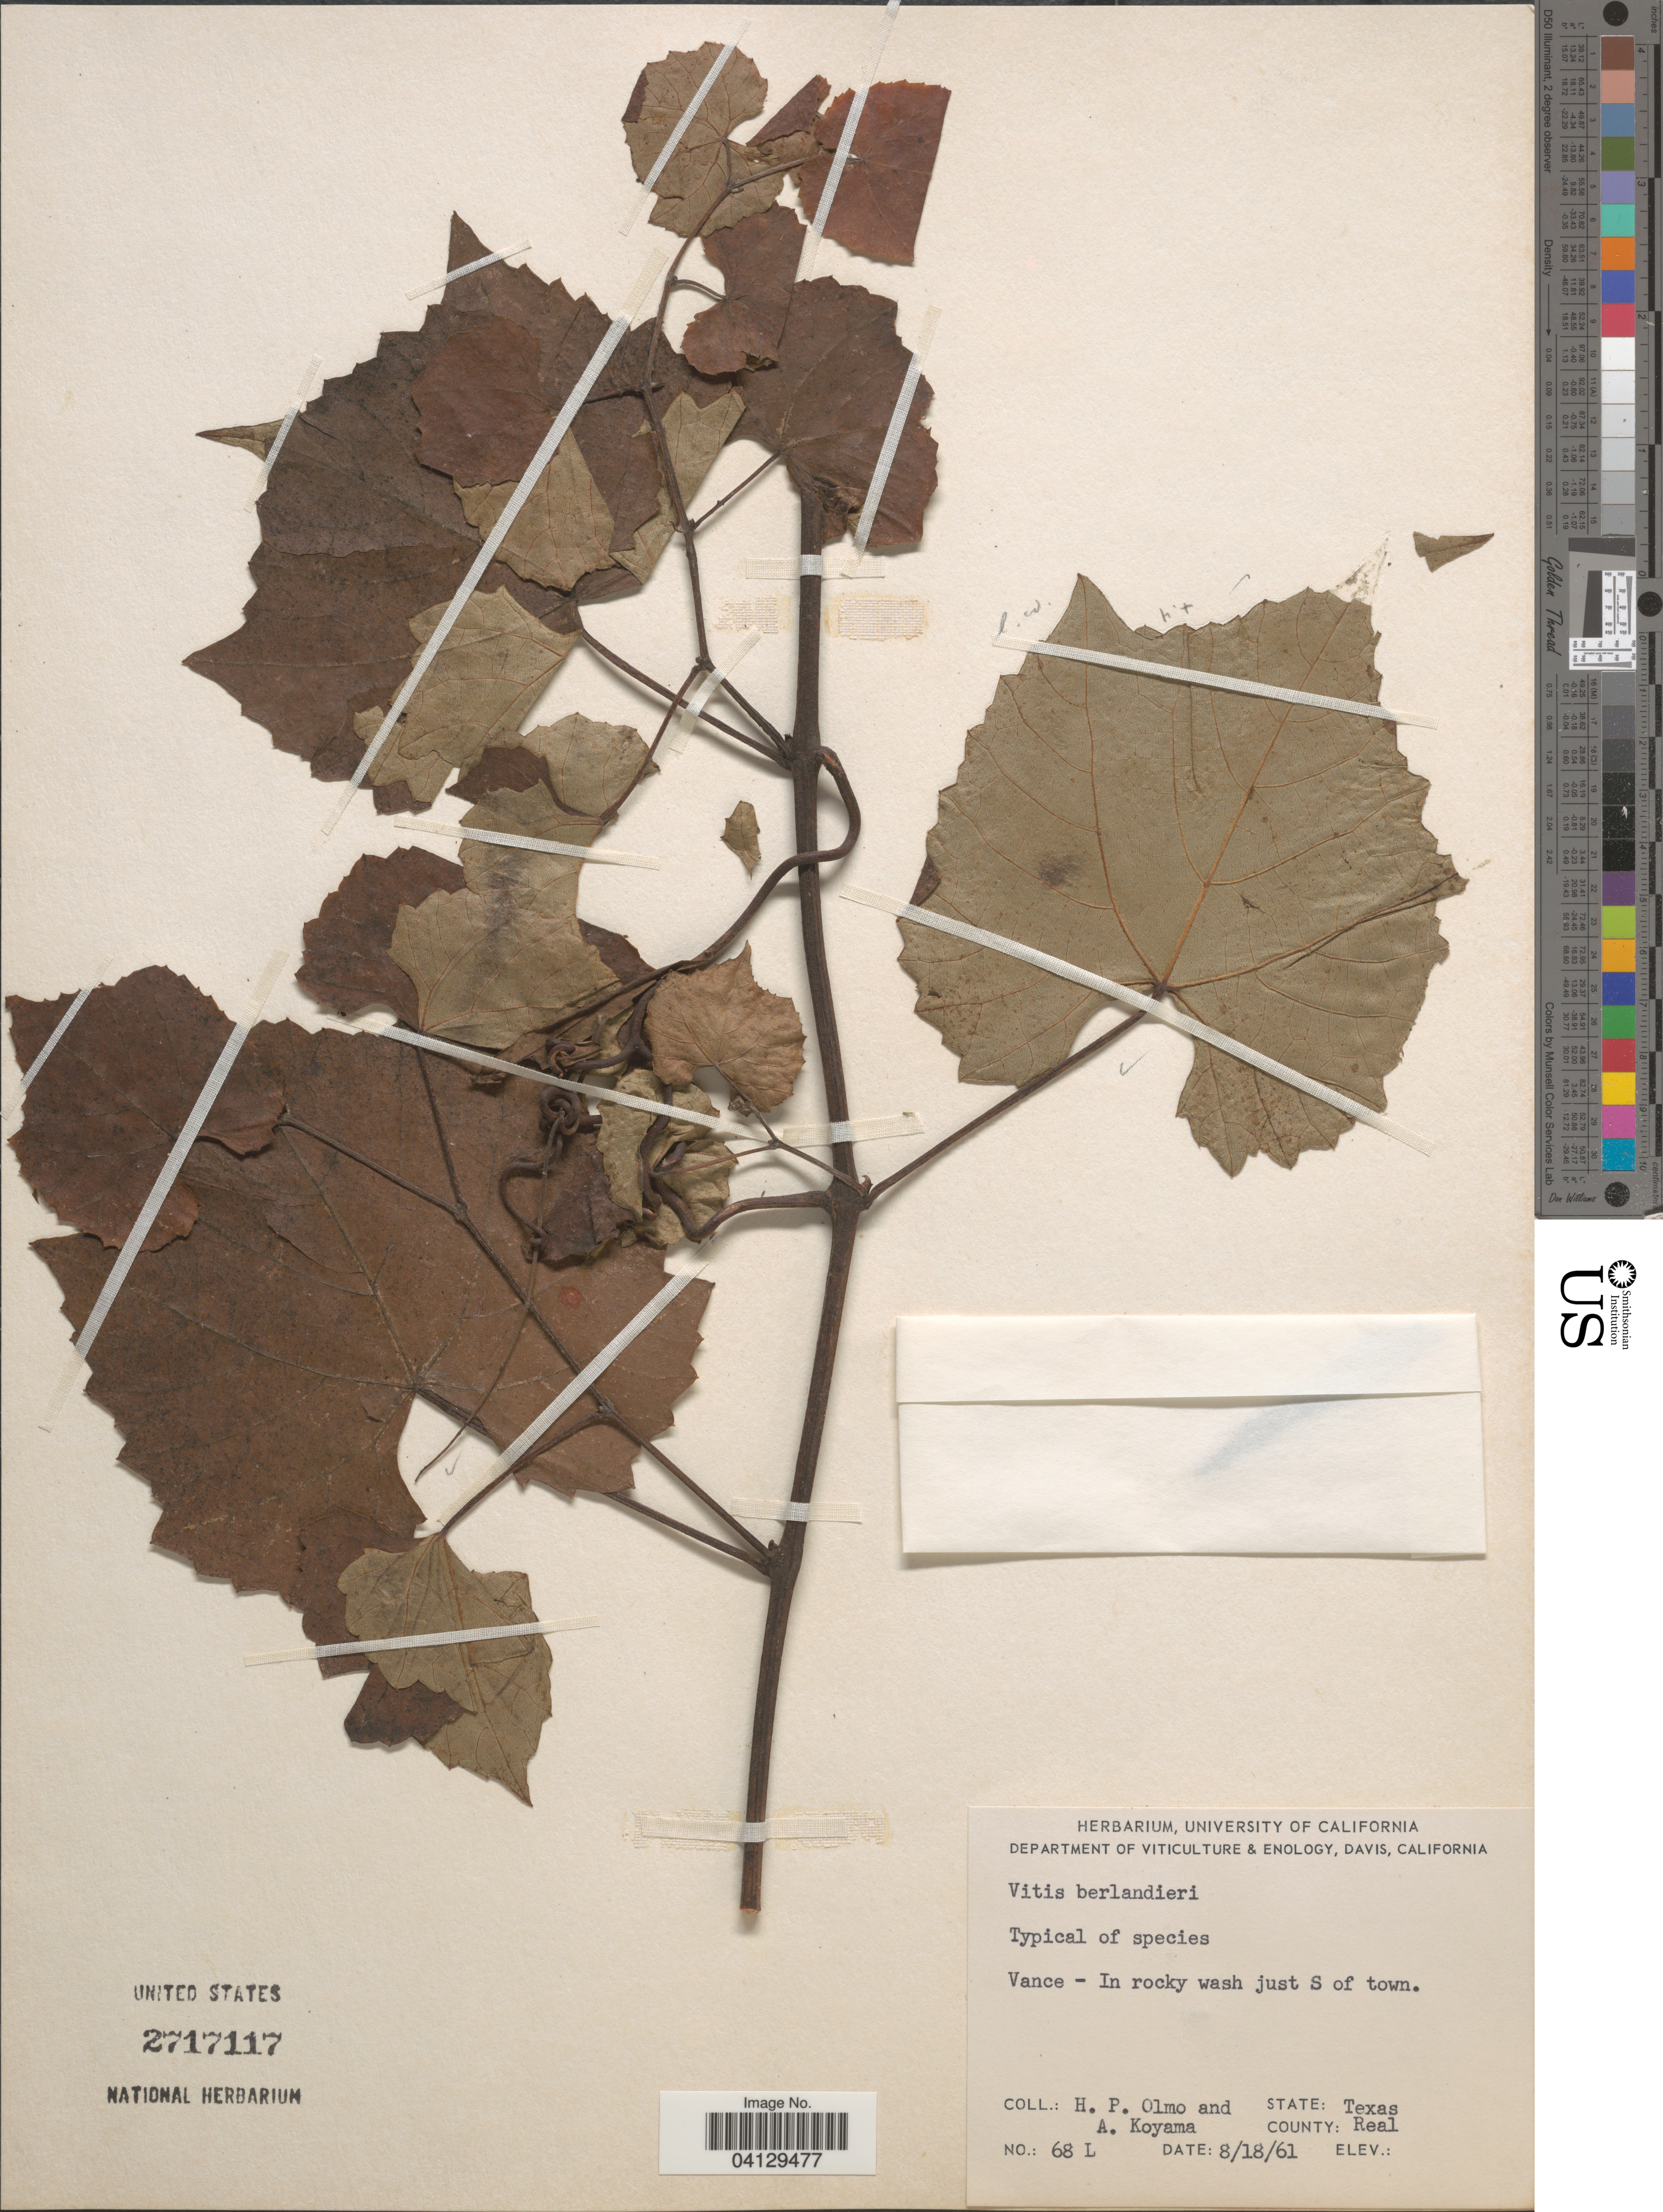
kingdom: Plantae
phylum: Tracheophyta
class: Magnoliopsida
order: Vitales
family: Vitaceae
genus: Vitis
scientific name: Vitis berlandieri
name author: Planch.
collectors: H. Olmo & A. Koyama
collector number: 68L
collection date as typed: Transcribed d/m/y: 18/8/61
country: United States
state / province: Texas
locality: Vance - In rocky wash just S of town. County: Real.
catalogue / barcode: US 2717117